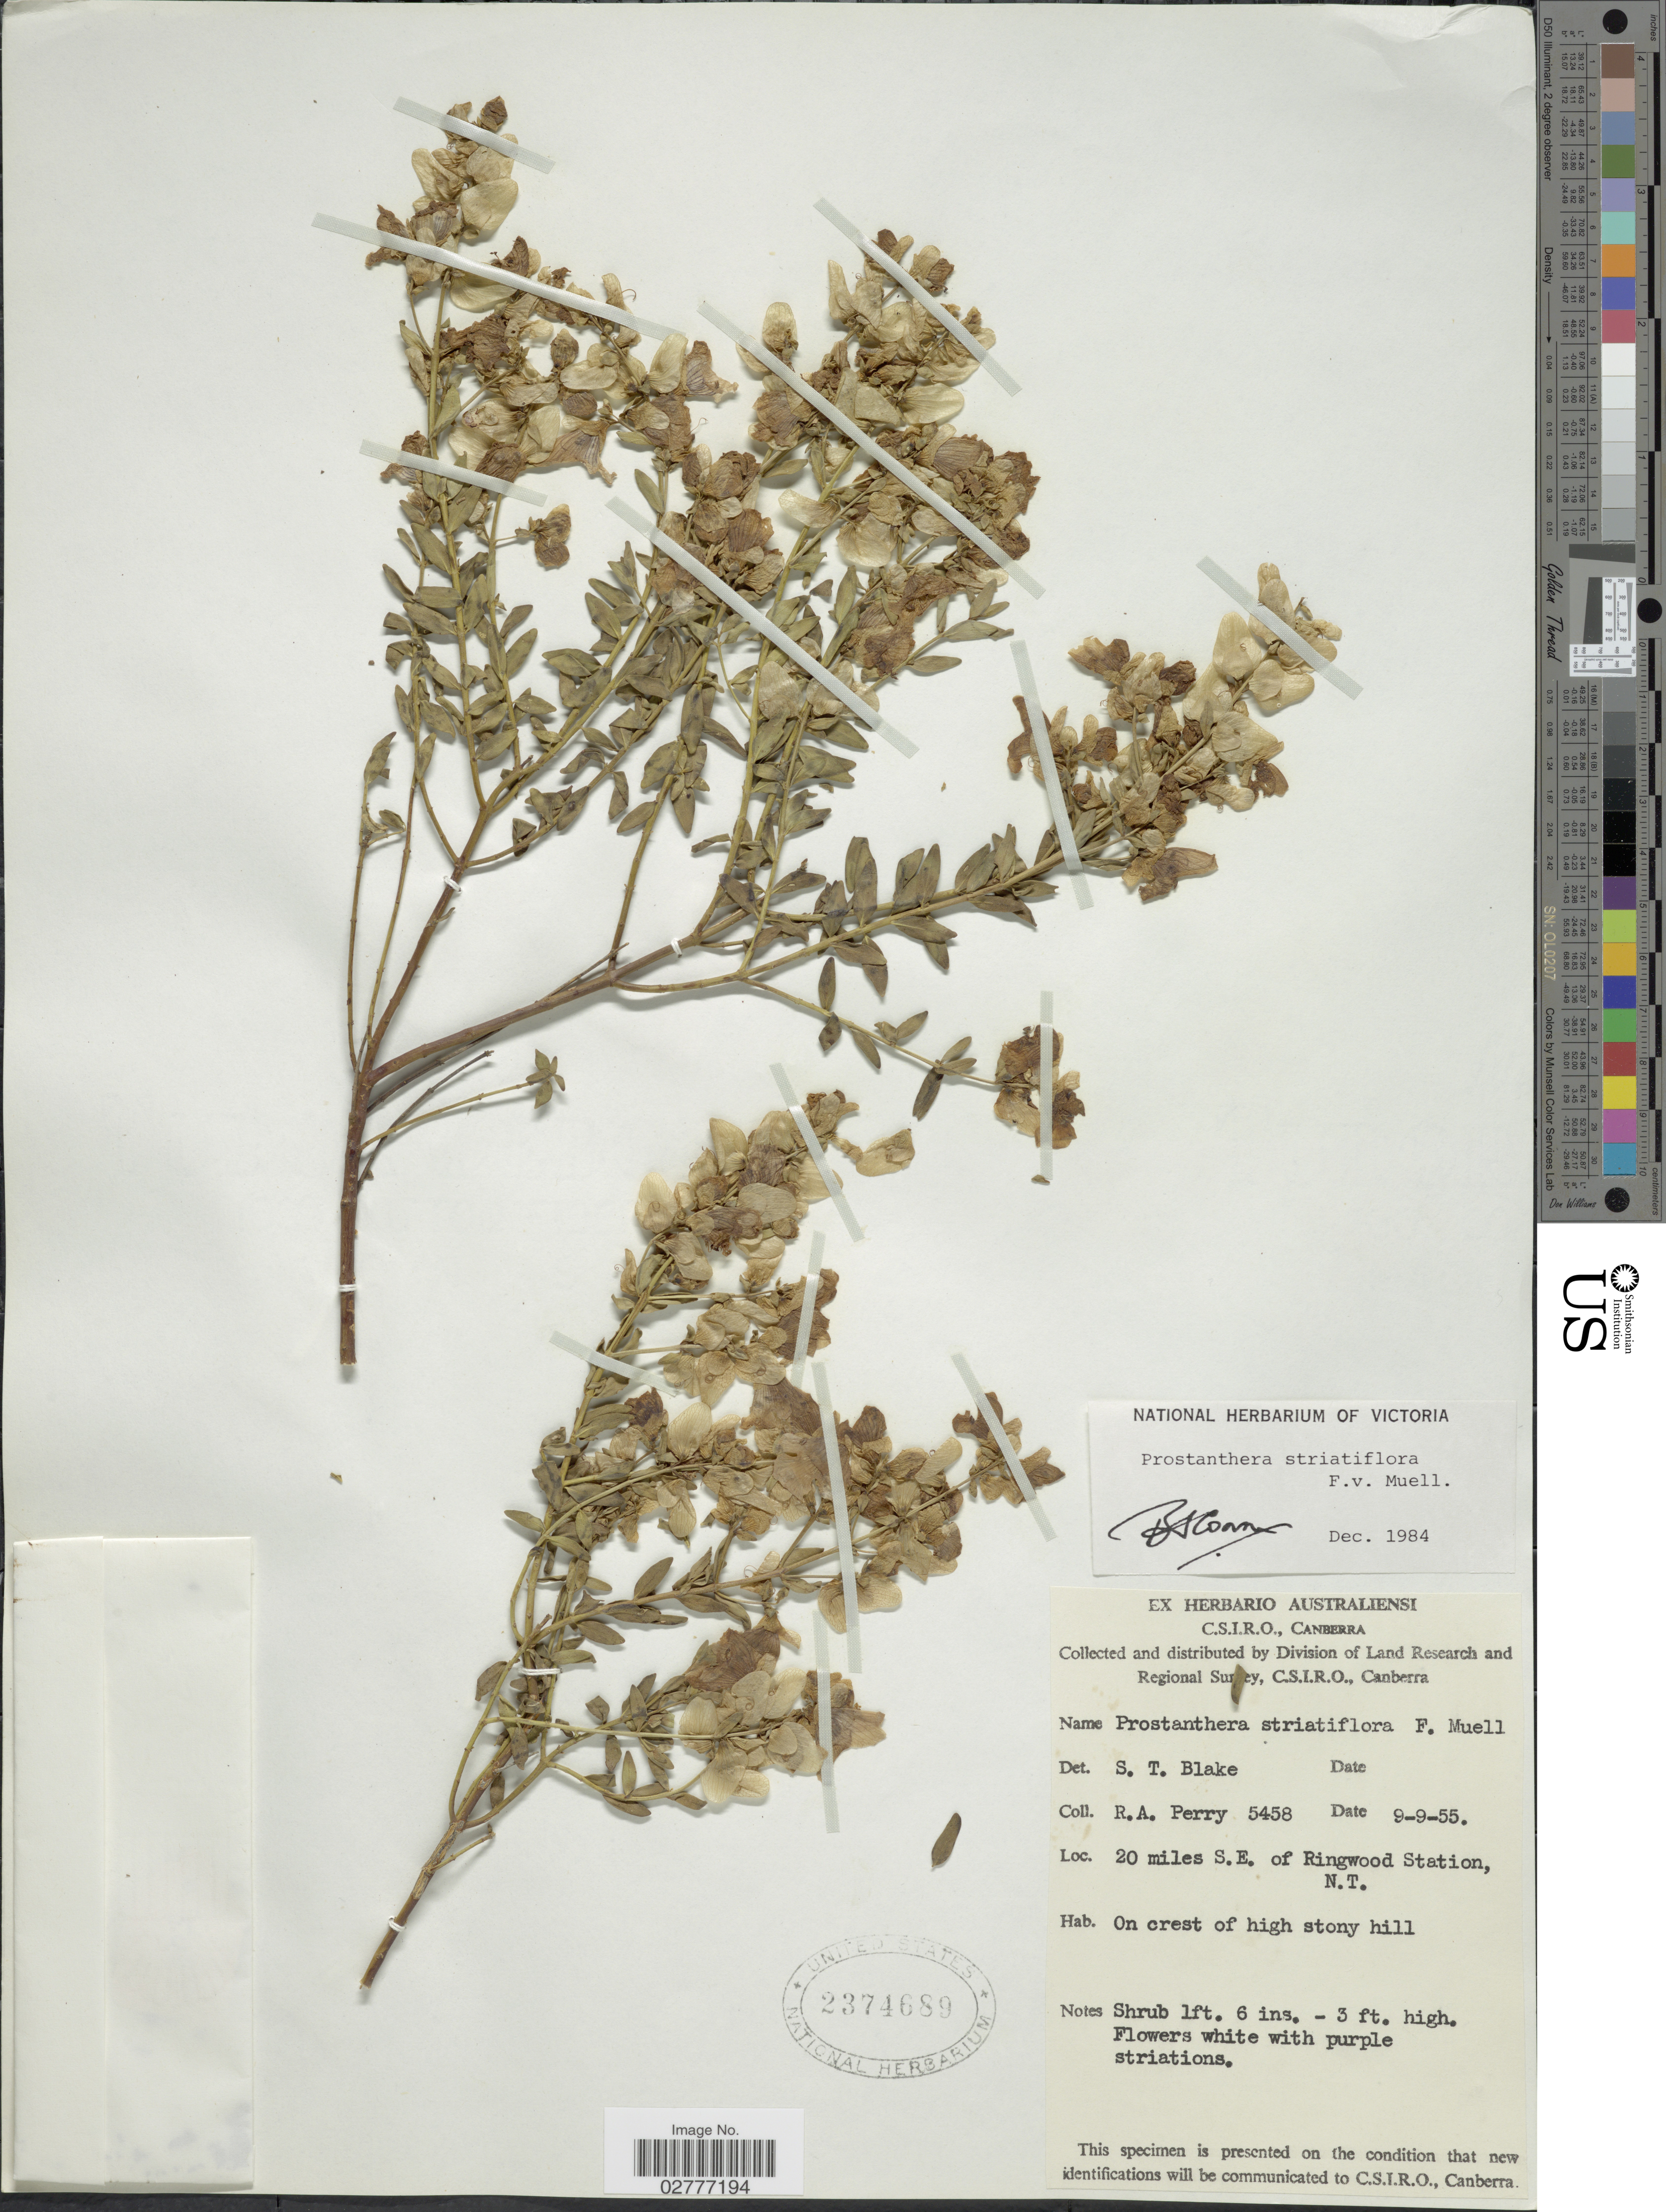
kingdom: Plantae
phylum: Tracheophyta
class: Magnoliopsida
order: Lamiales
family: Lamiaceae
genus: Prostanthera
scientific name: Prostanthera striatiflora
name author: F. Muell.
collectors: Perry, R. A.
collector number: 5458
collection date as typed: Transcribed d/m/y: 9/9/55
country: Australia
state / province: Northern Territory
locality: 20 miles S.E. of Ringwood Station, N.T.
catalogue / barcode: US 2374689